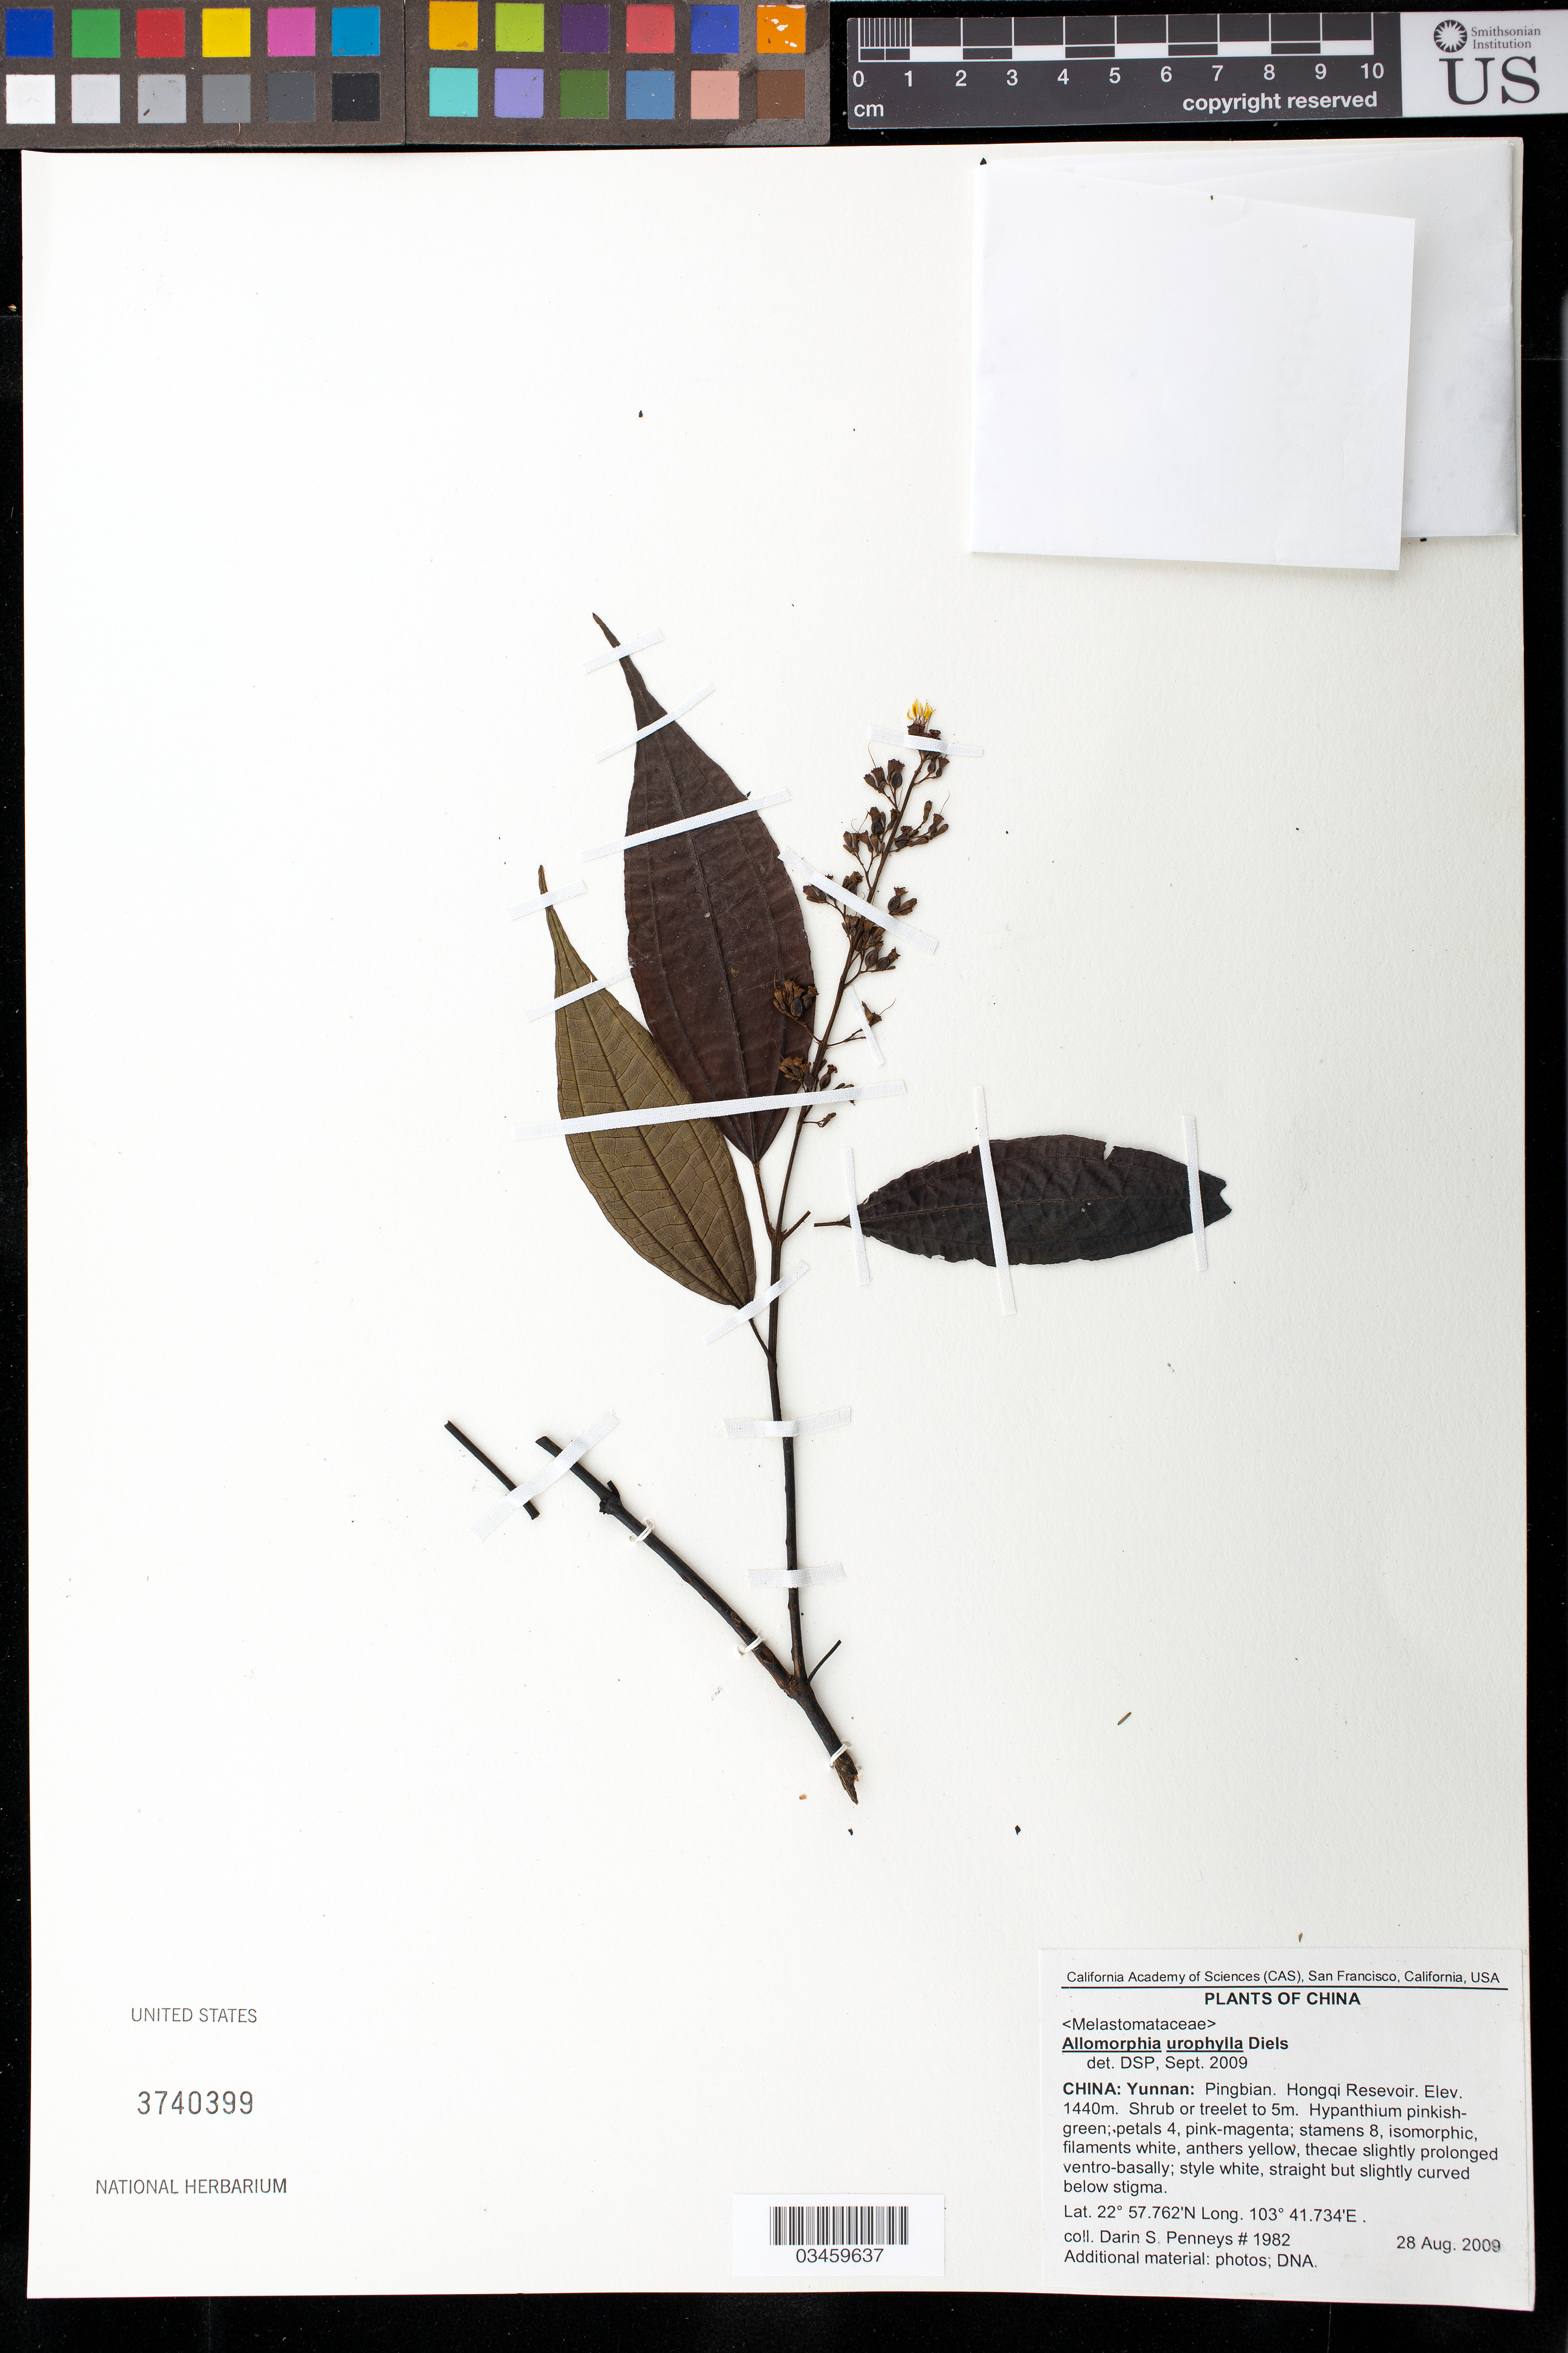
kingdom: Plantae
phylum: Tracheophyta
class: Magnoliopsida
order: Myrtales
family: Melastomataceae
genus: Oxyspora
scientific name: Oxyspora urophylla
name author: (Diels) Y.M. Shui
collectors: D. S. Penneys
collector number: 1982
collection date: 2009-08-28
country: China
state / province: Yunnan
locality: Pingbian. Hongqi Reservoir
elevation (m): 1440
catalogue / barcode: US 3740399